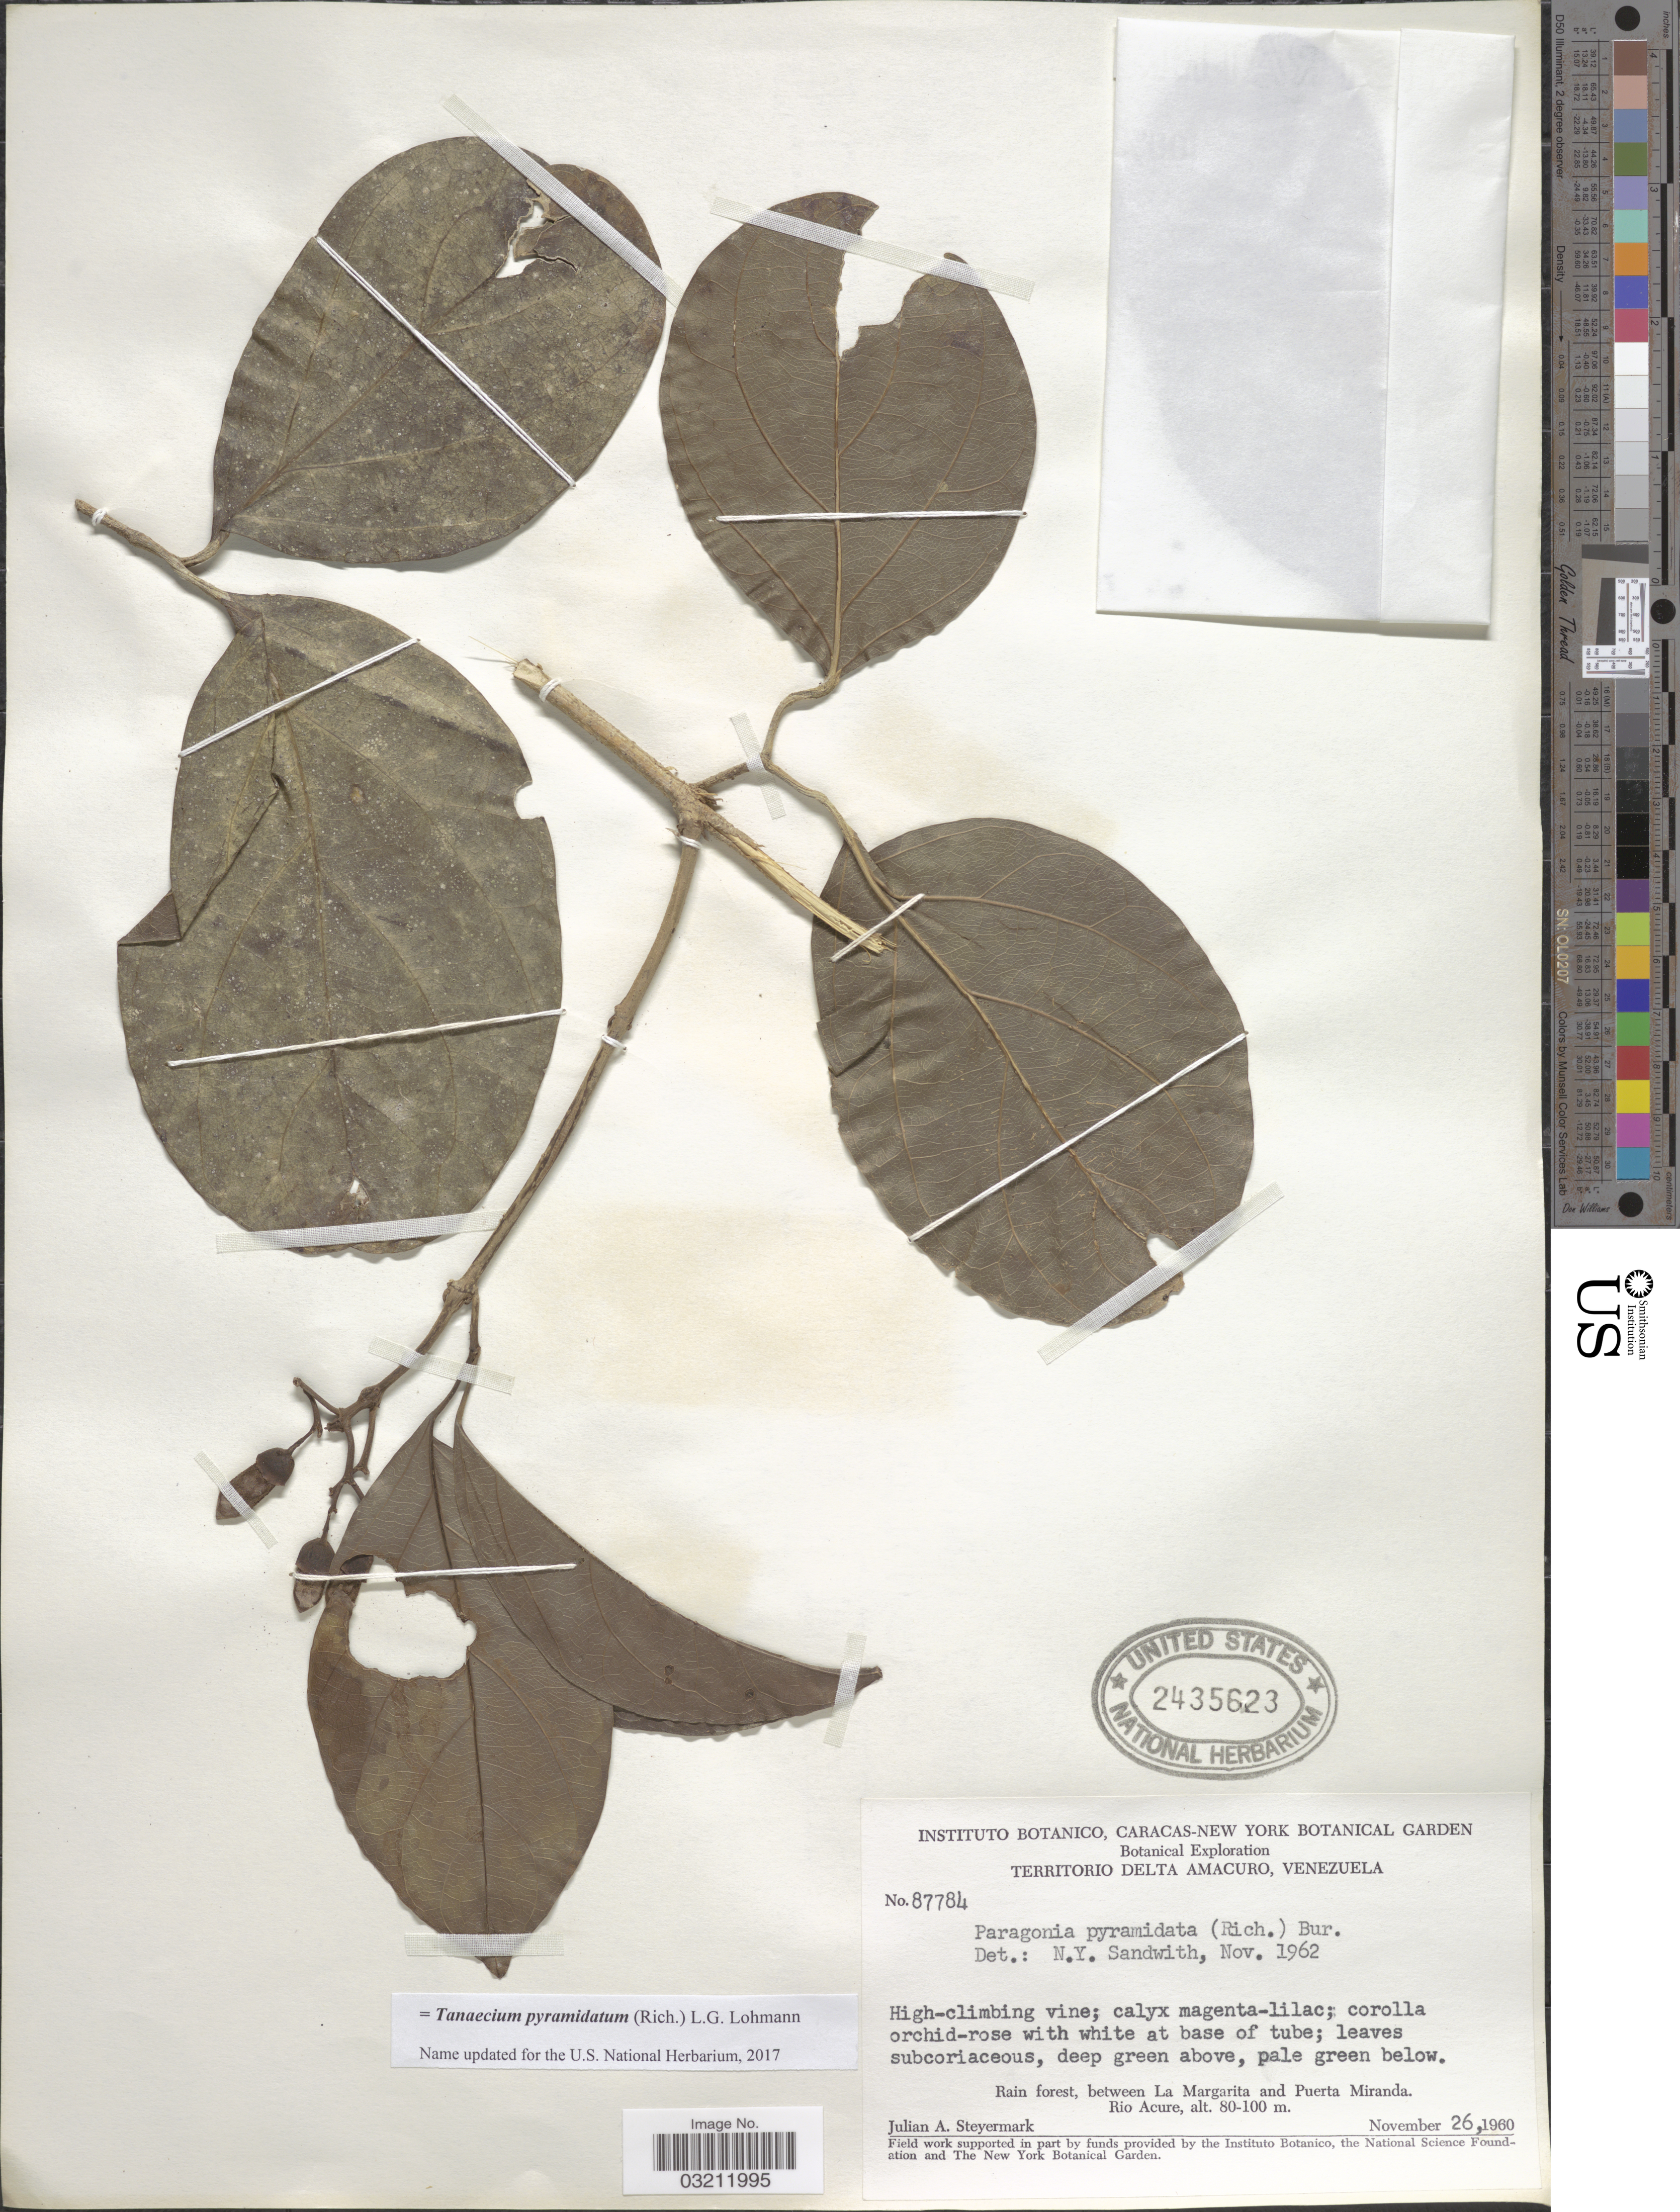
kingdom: Plantae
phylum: Tracheophyta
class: Magnoliopsida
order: Lamiales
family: Bignoniaceae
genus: Tanaecium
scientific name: Tanaecium pyramidatum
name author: (Rich.) L.G. Lohmann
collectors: J. Steyermark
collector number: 87784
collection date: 1960-11-26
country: Venezuela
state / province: Delta Amacuro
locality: Territorio Delta Amacuro. Rain forest, between La Margarita and Puerta Miranda. Rio Acure.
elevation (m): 80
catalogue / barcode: US 2435623